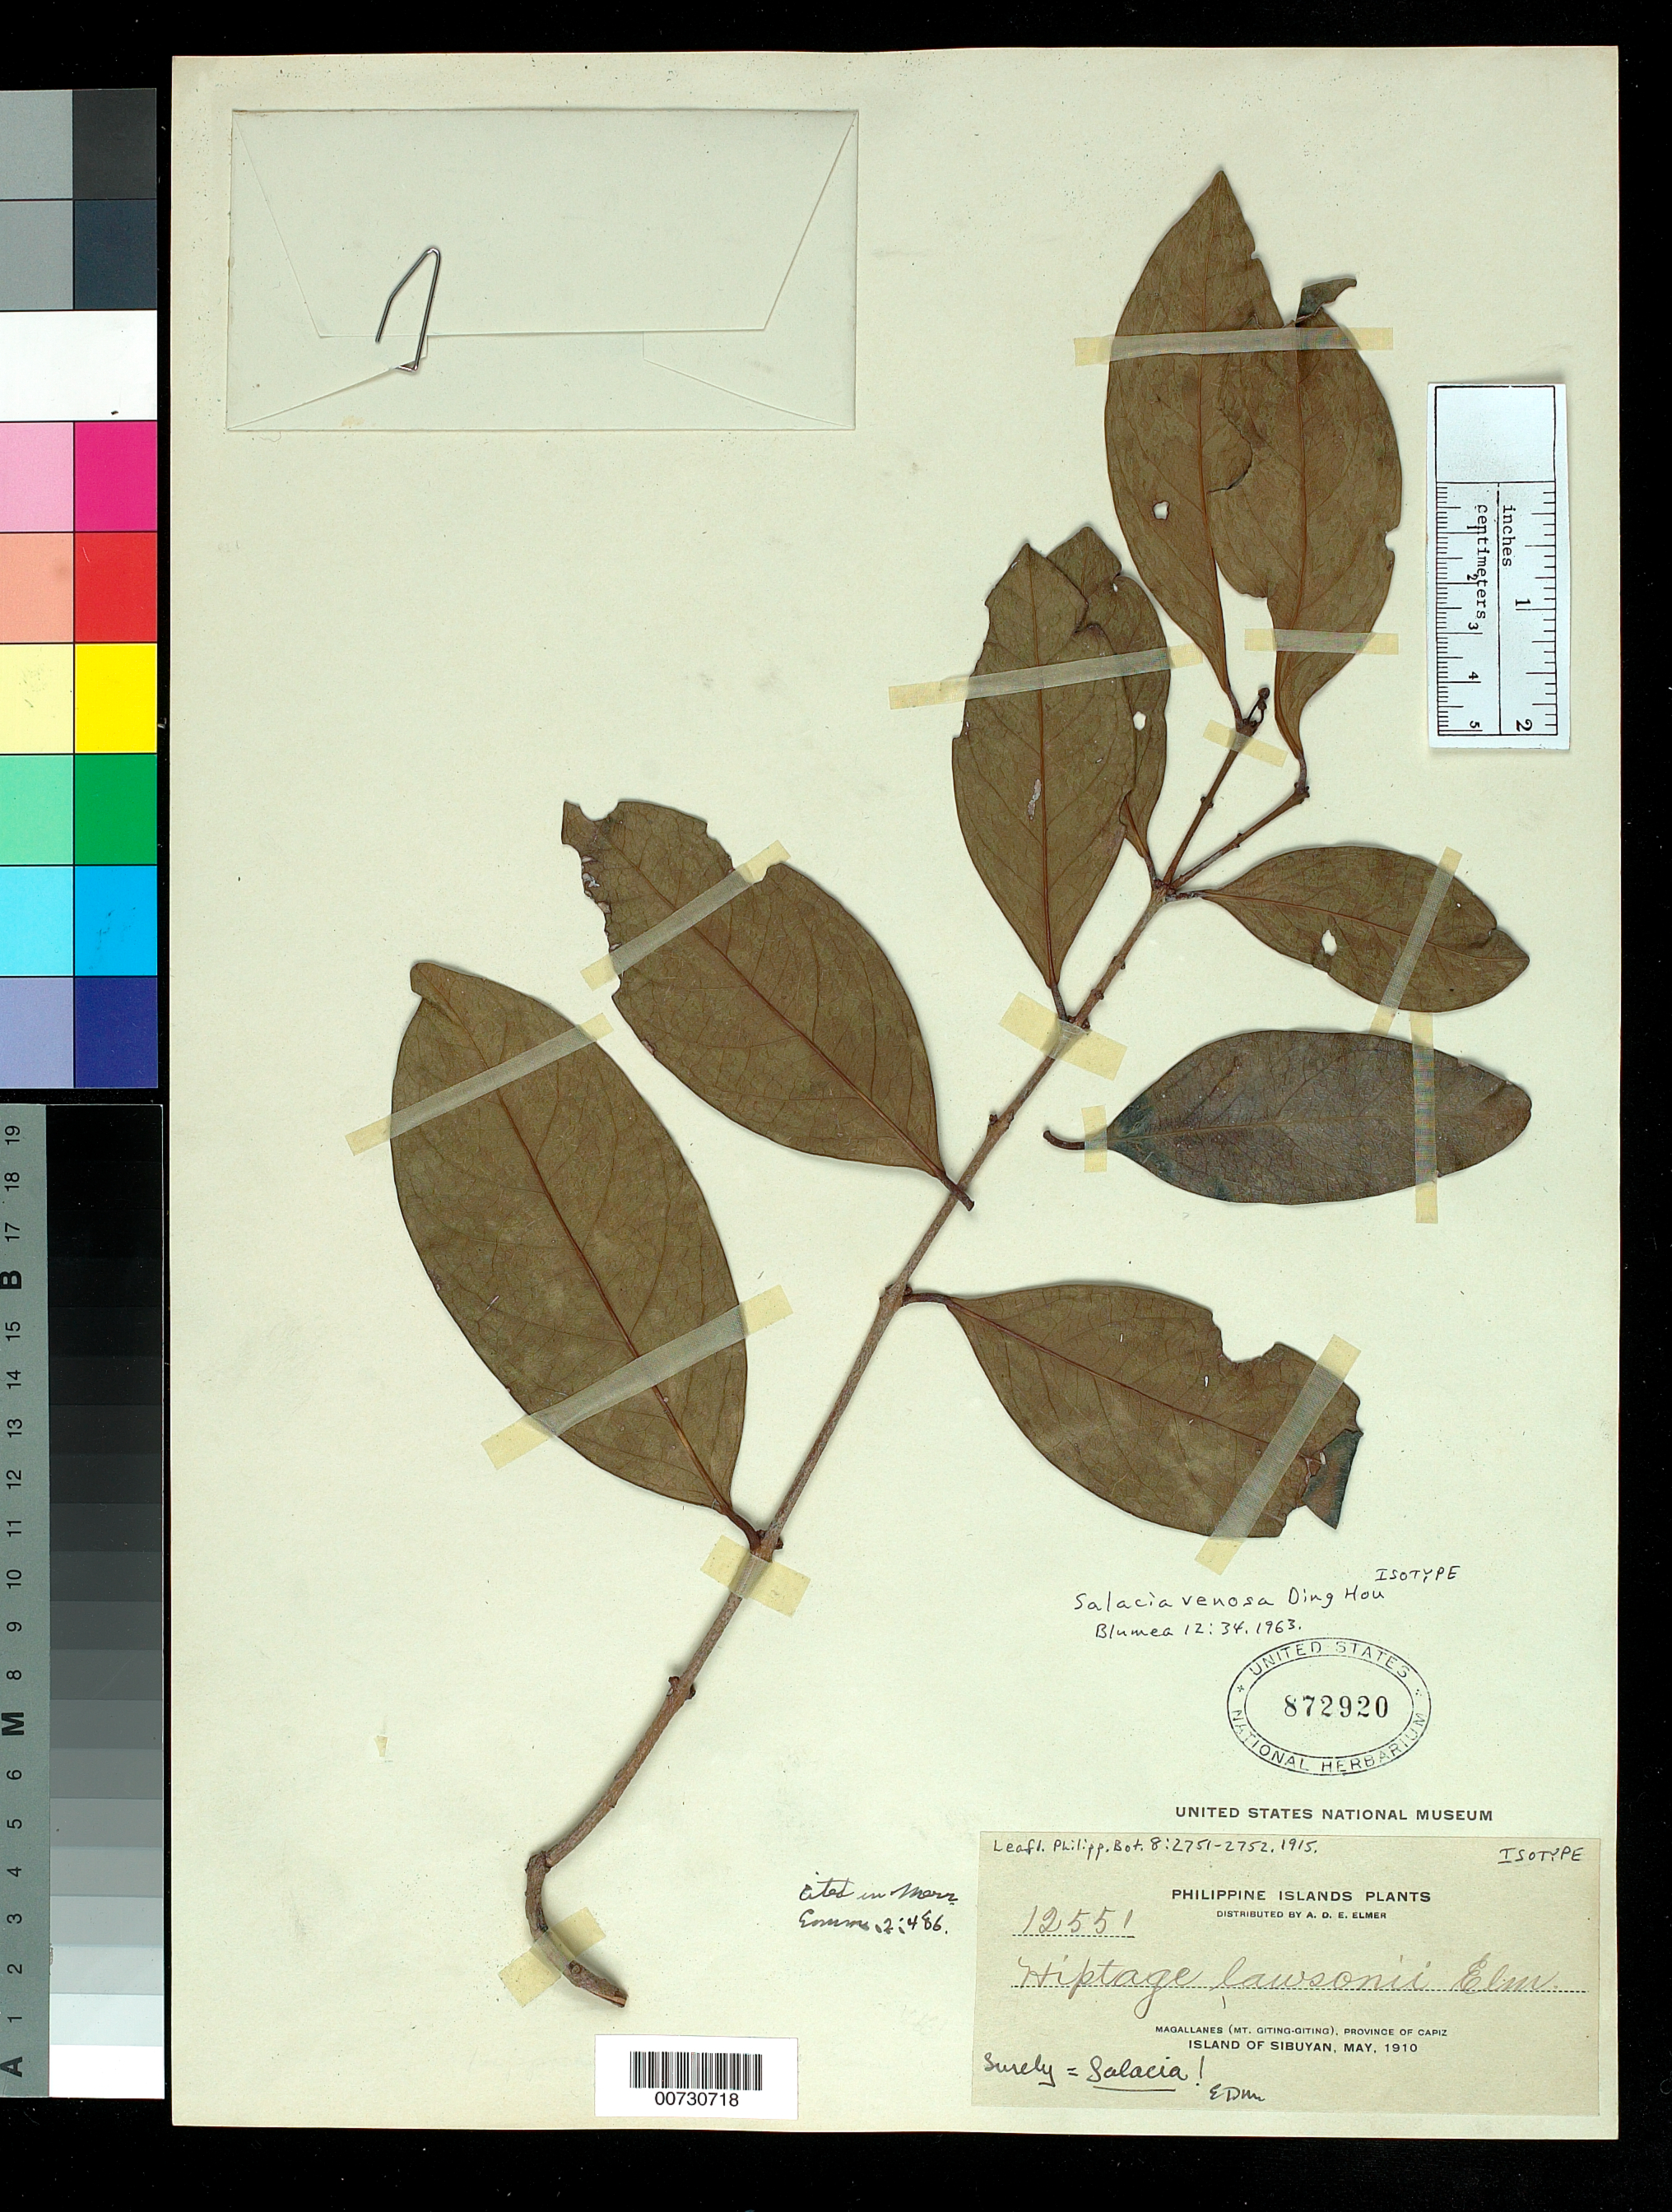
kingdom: Plantae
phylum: Tracheophyta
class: Magnoliopsida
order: Malpighiales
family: Malpighiaceae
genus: Hiptage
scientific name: Hiptage lawsonii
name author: Elmer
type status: Isotype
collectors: A. D. E. Elmer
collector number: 12551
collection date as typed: May 1910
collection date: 1910-05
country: Philippines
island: Sibuyan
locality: Magallanes (Mt. Giting-Giting)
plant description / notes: Also an isotype of Salacia venosa Ding Hou; Also an isotype of Hiptage lawsonii Elmer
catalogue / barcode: US 872920